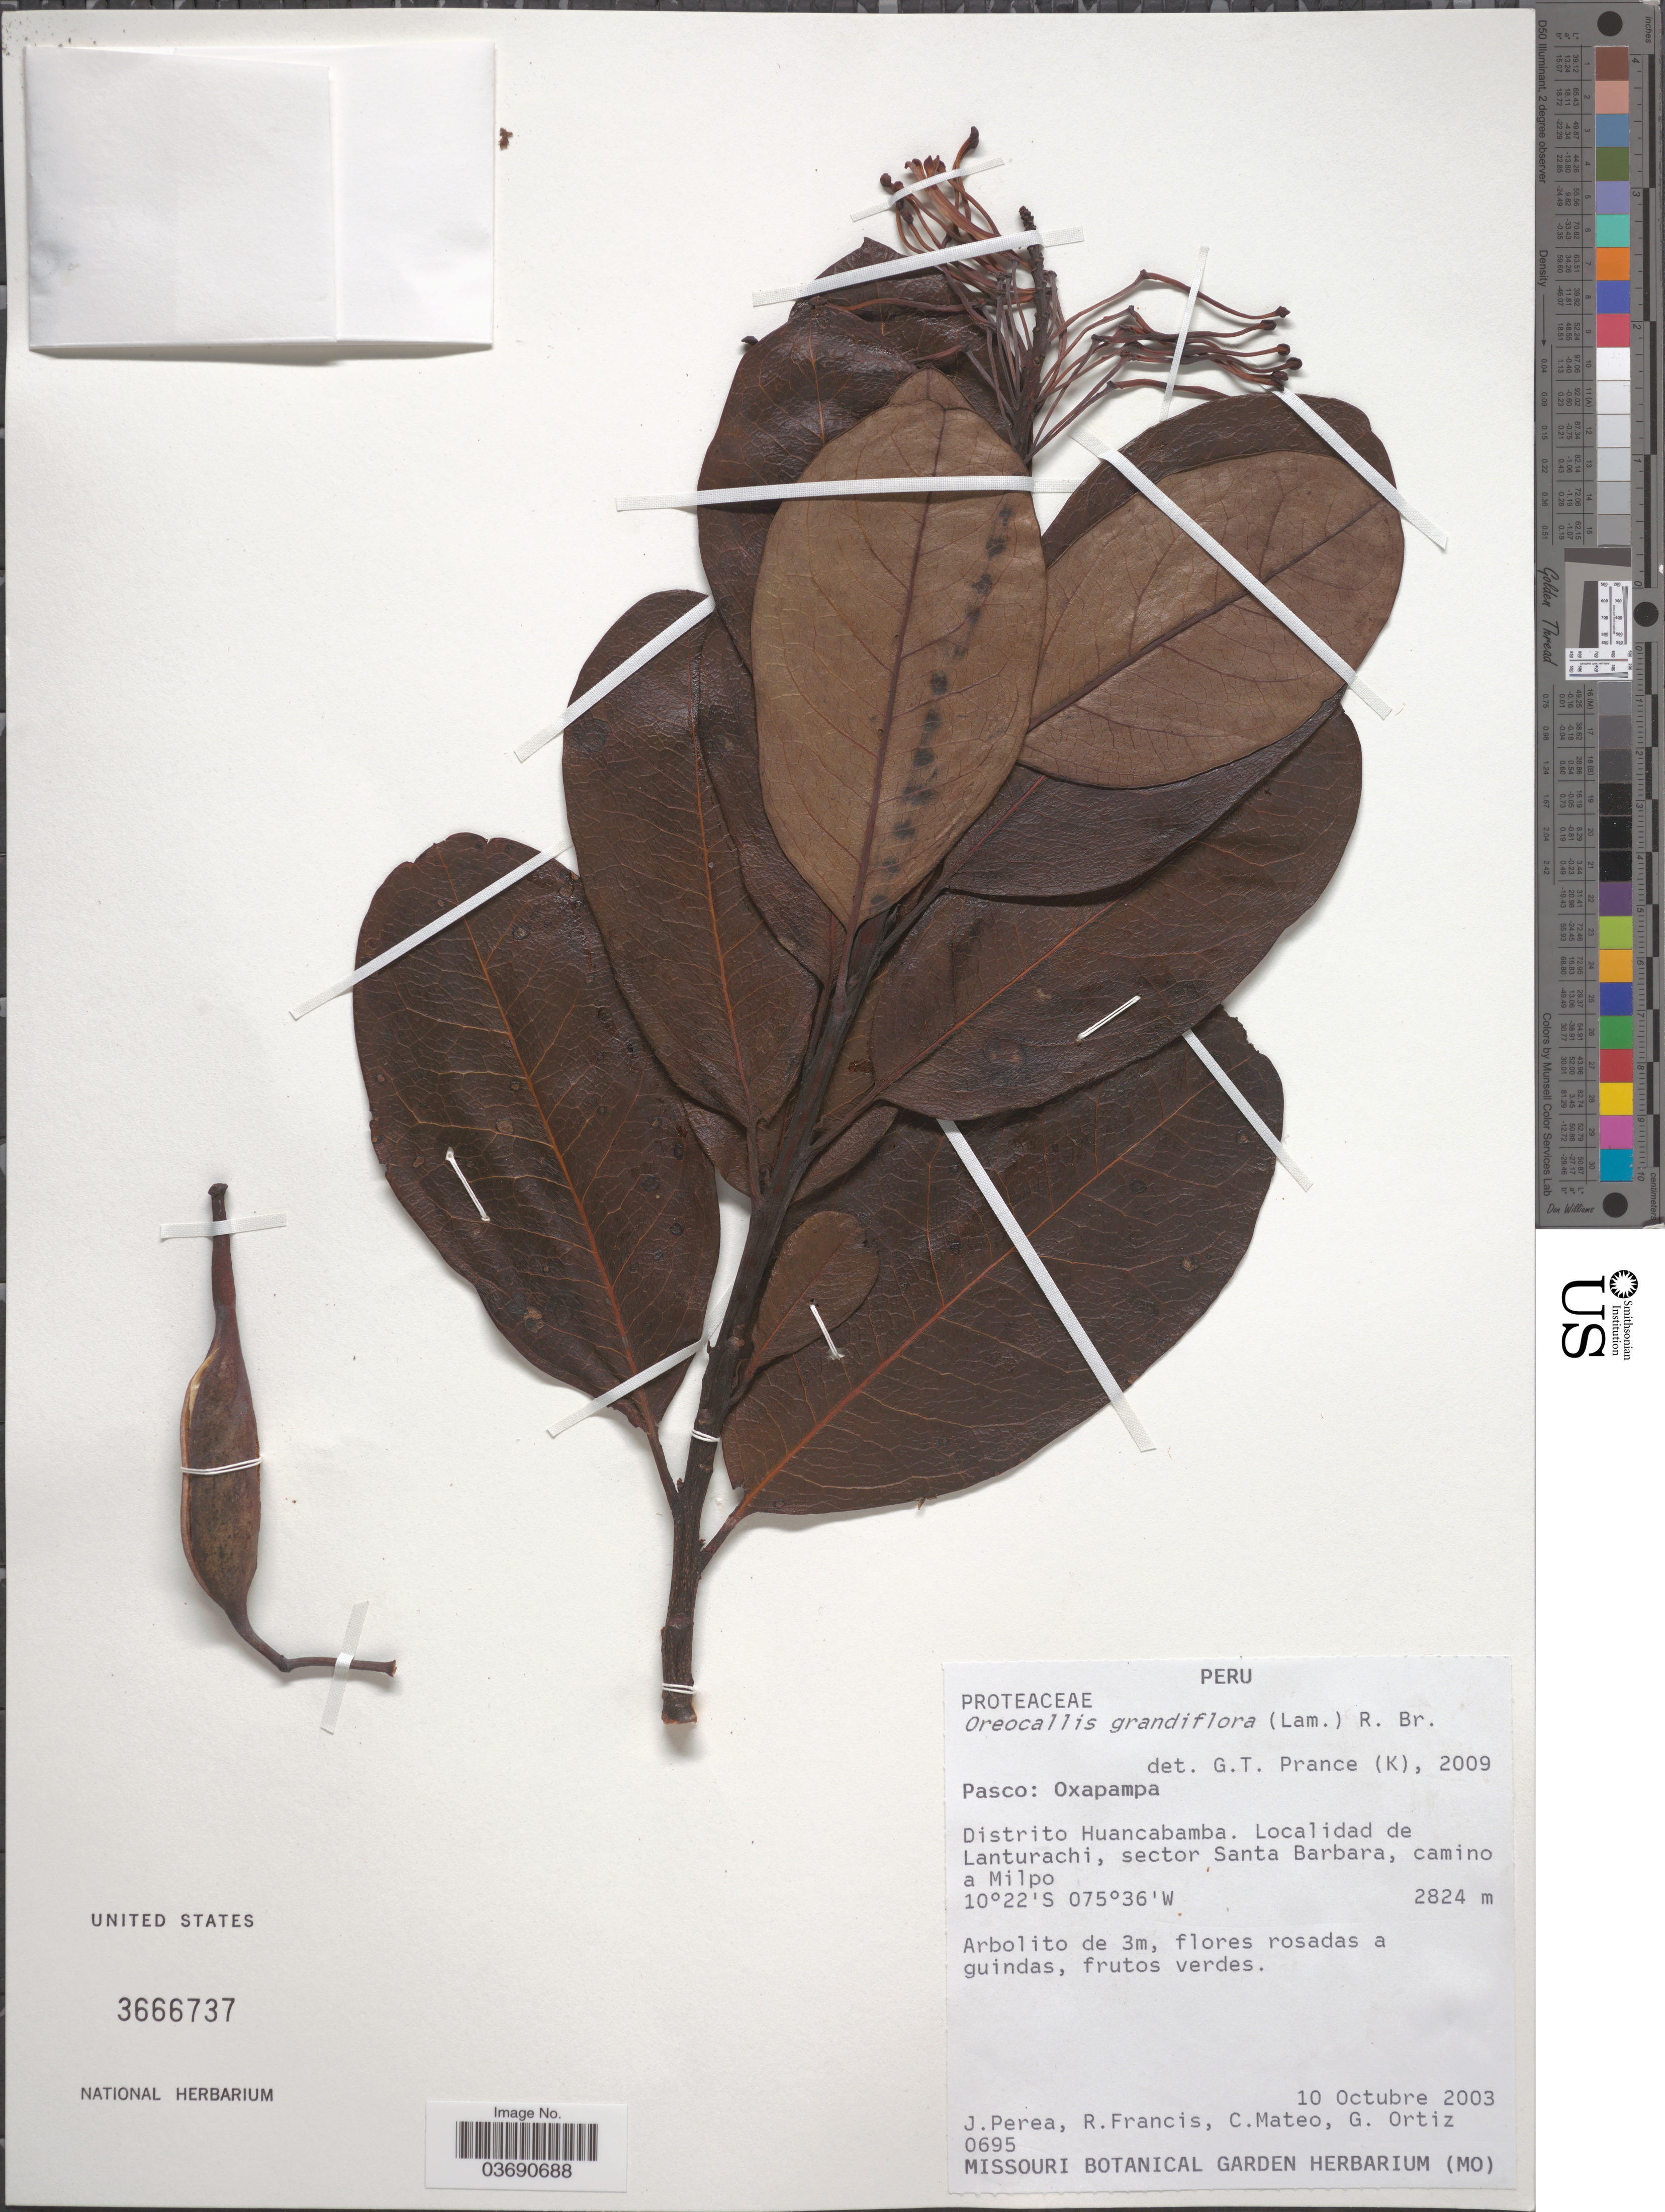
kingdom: Plantae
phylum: Tracheophyta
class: Magnoliopsida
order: Proteales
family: Proteaceae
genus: Oreocallis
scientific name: Oreocallis grandiflora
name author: (Lam.) R. Br.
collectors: J. Perea, R. Francis, C. Mateo & G. Ortiz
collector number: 0695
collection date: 2003-10-10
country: Peru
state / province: Pasco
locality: Oxapampa. Distrito Huancabamba. Lanturachi, sector Santa Barbara, camino a Milpo.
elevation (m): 2824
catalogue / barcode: US 3666737